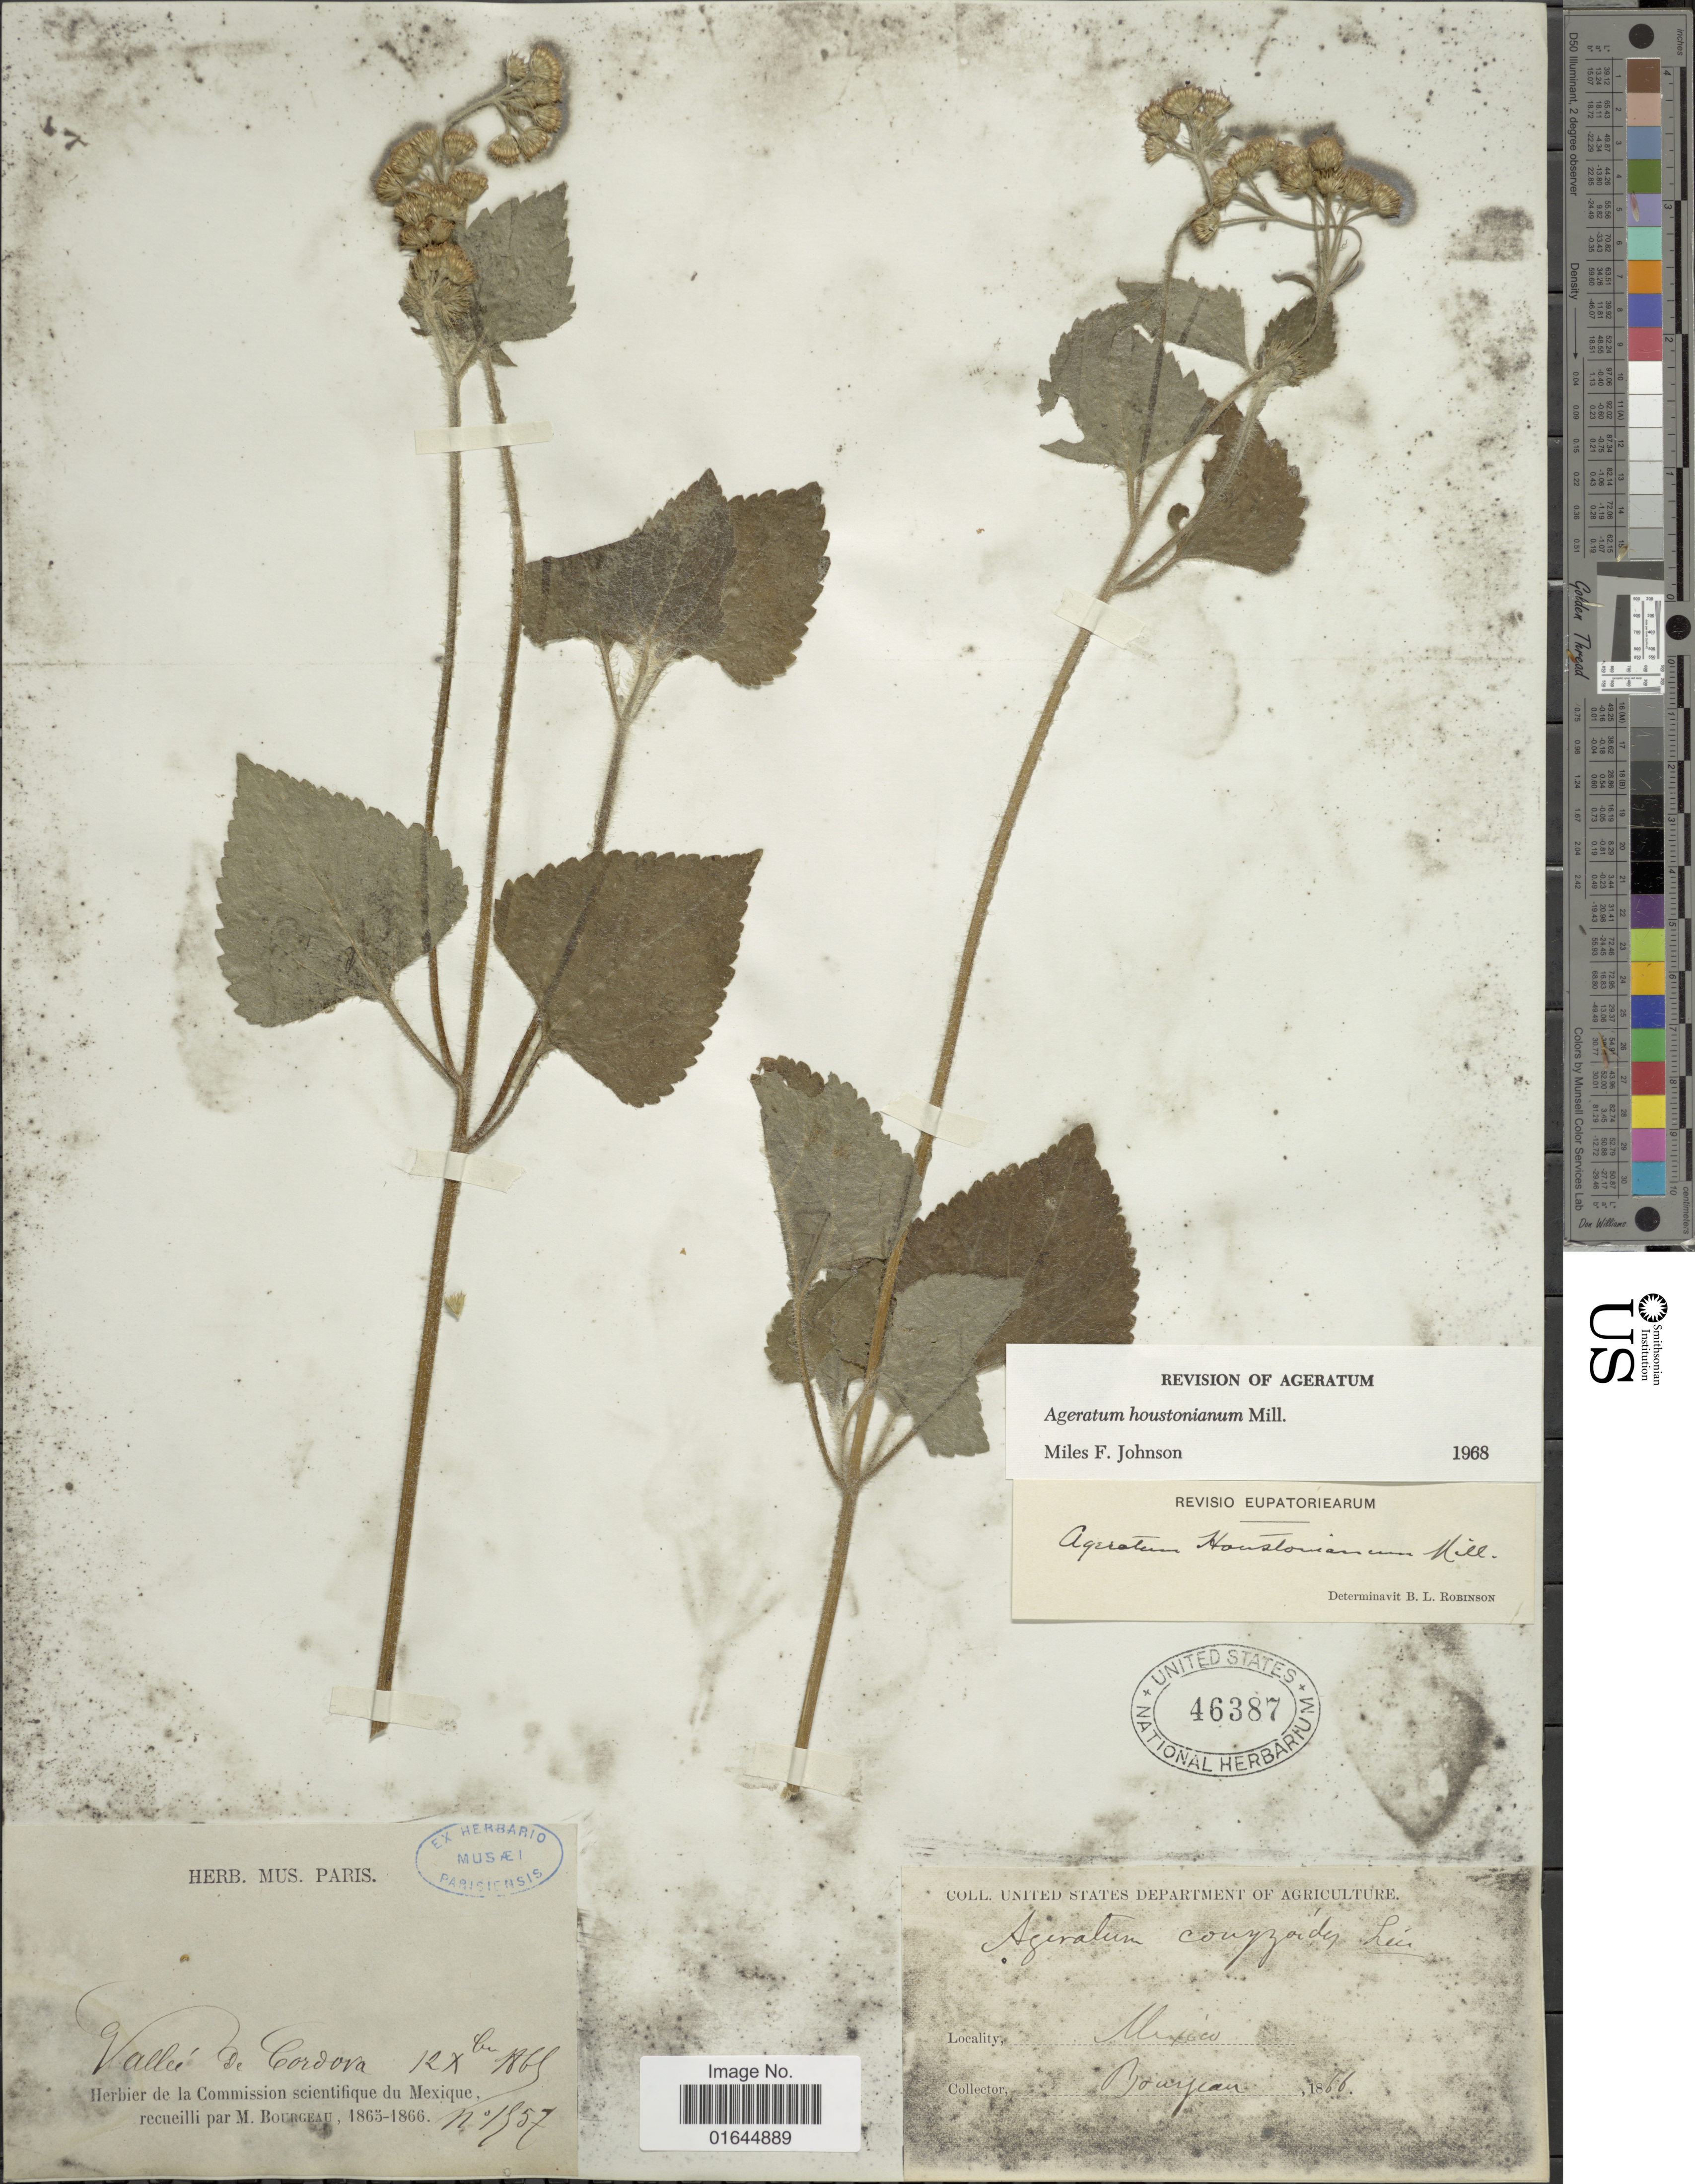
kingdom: Plantae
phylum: Tracheophyta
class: Magnoliopsida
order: Asterales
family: Asteraceae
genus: Ageratum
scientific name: Ageratum houstonianum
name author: Mill.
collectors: M. Bourgeau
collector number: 1557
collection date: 1866-12-12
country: Mexico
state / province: México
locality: Valleé de Cordova.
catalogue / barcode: US 46387